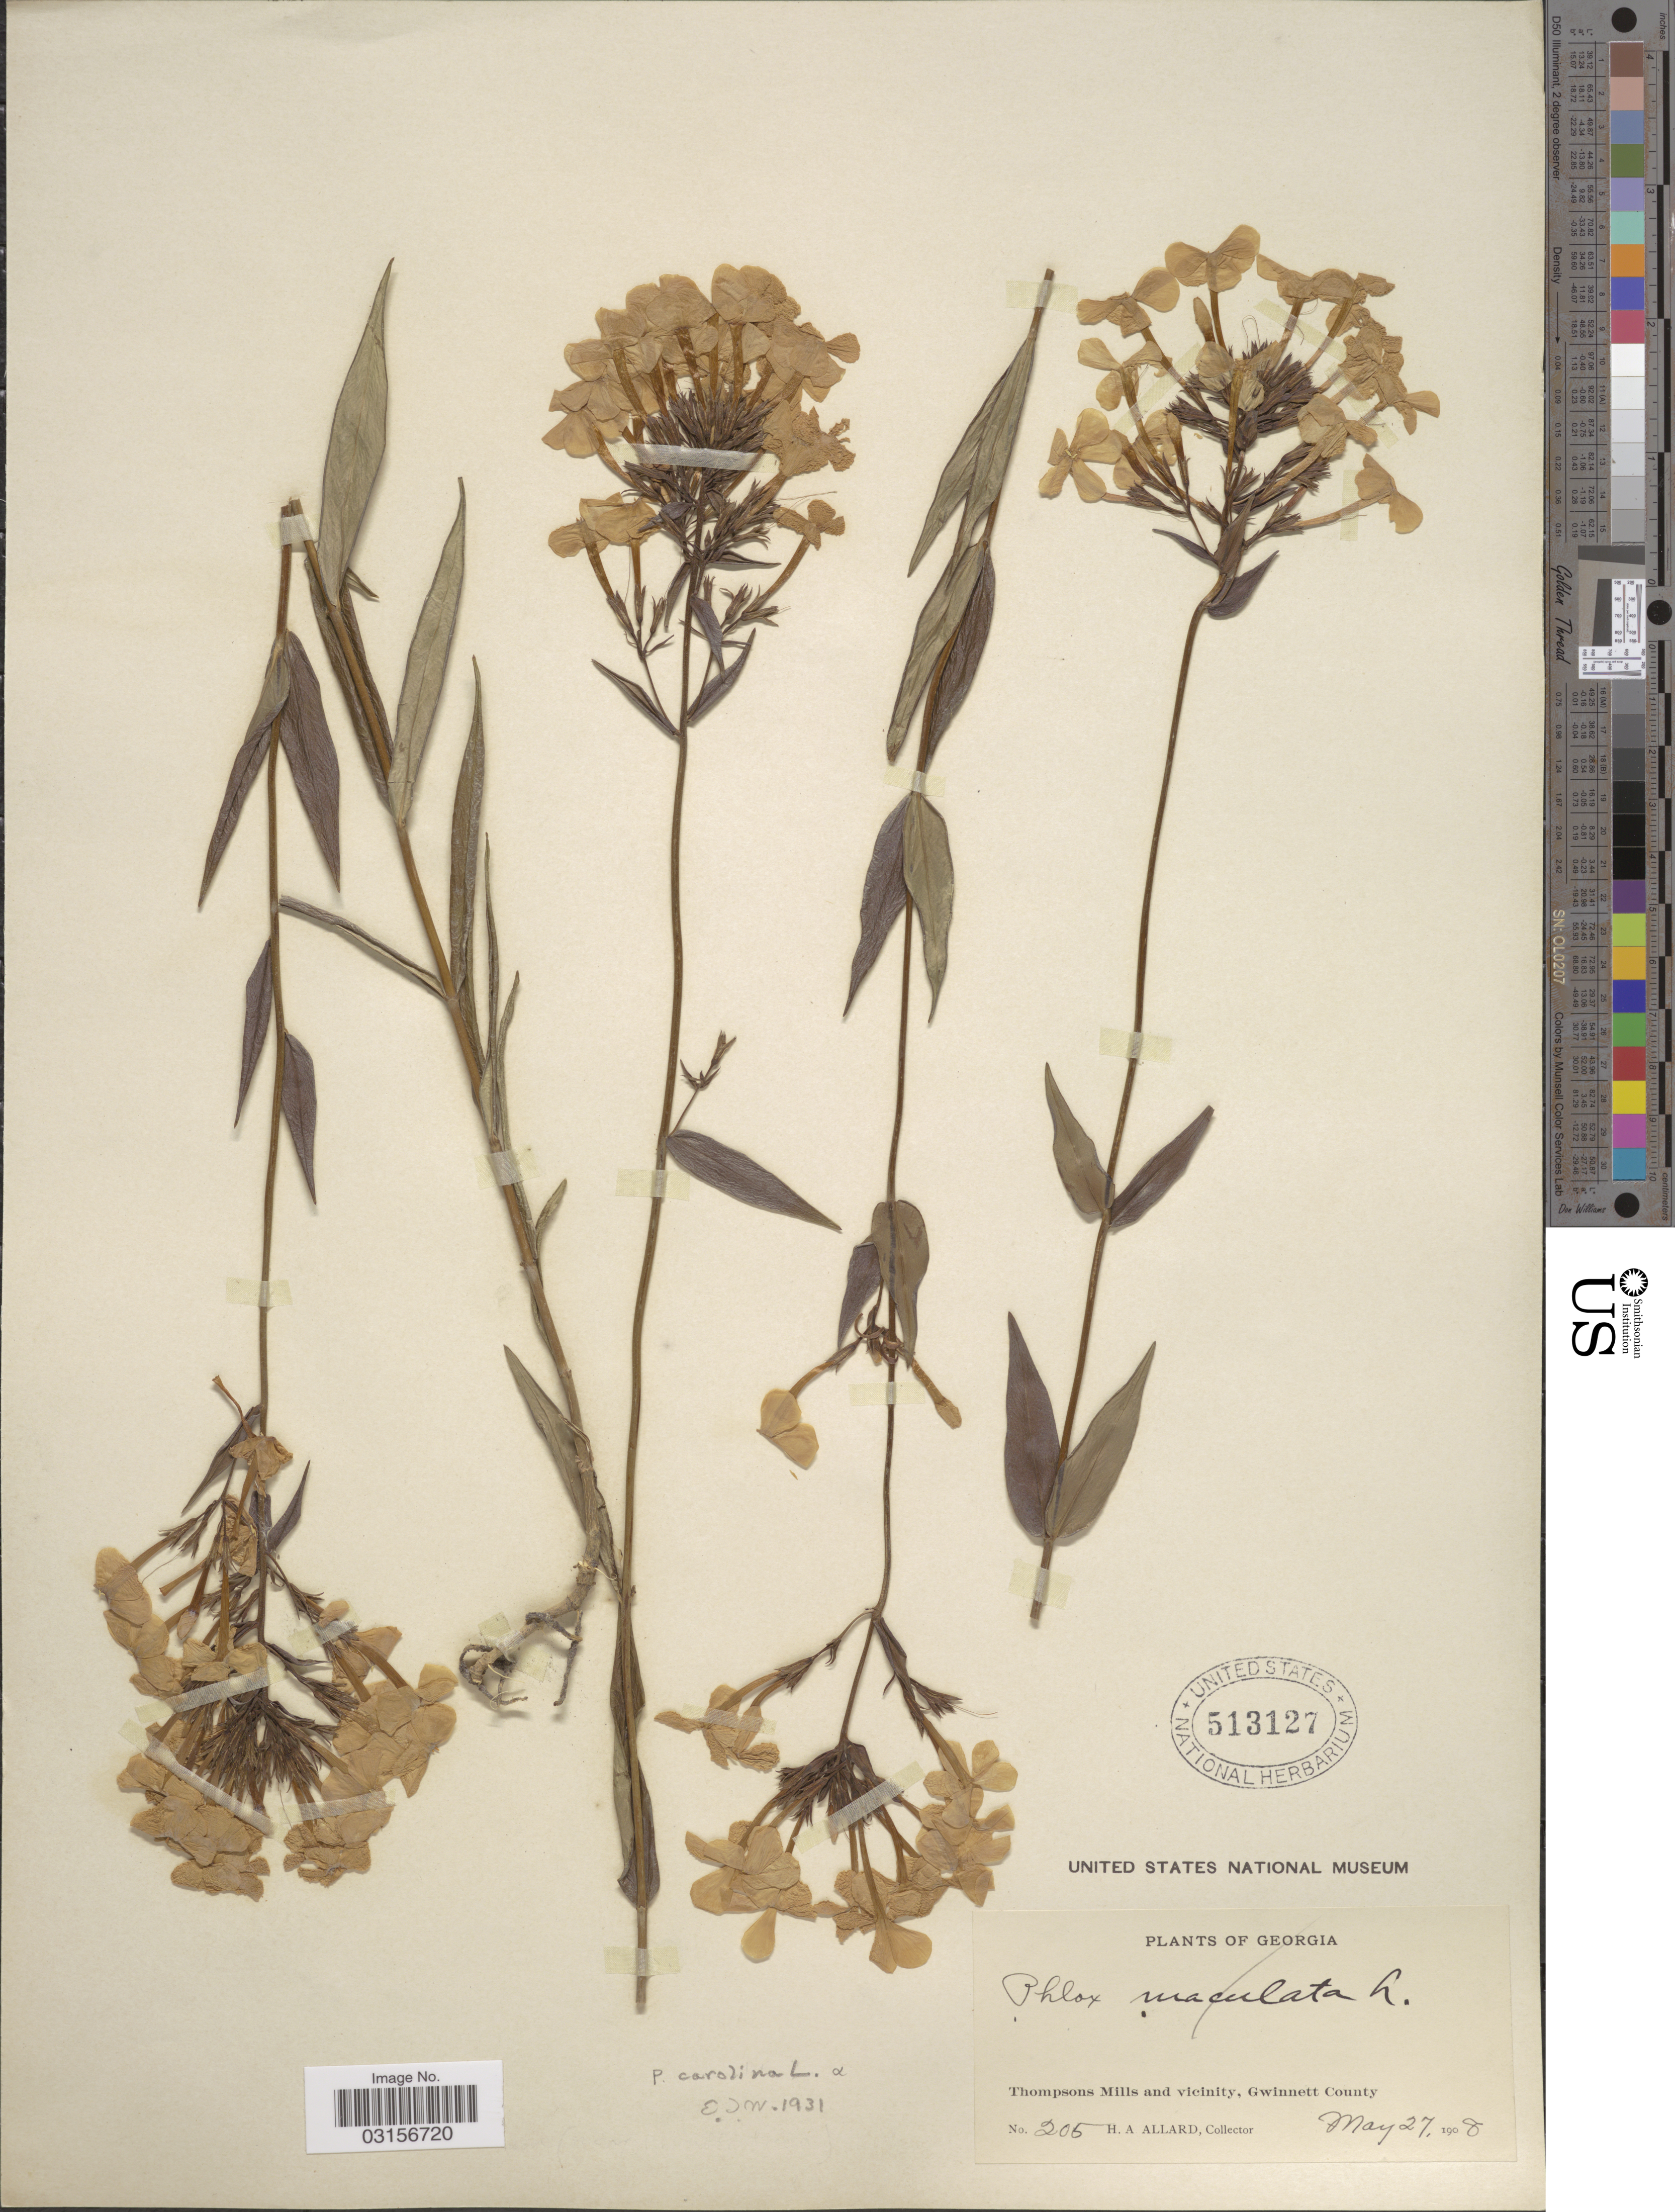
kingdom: Plantae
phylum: Tracheophyta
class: Magnoliopsida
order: Ericales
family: Polemoniaceae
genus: Phlox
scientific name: Phlox carolina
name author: L.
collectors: H. A. Allard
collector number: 205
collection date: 1908-05-27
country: United States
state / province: Georgia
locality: Thompson Mills and vicinity, Gwinnett County.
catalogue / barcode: US 513127